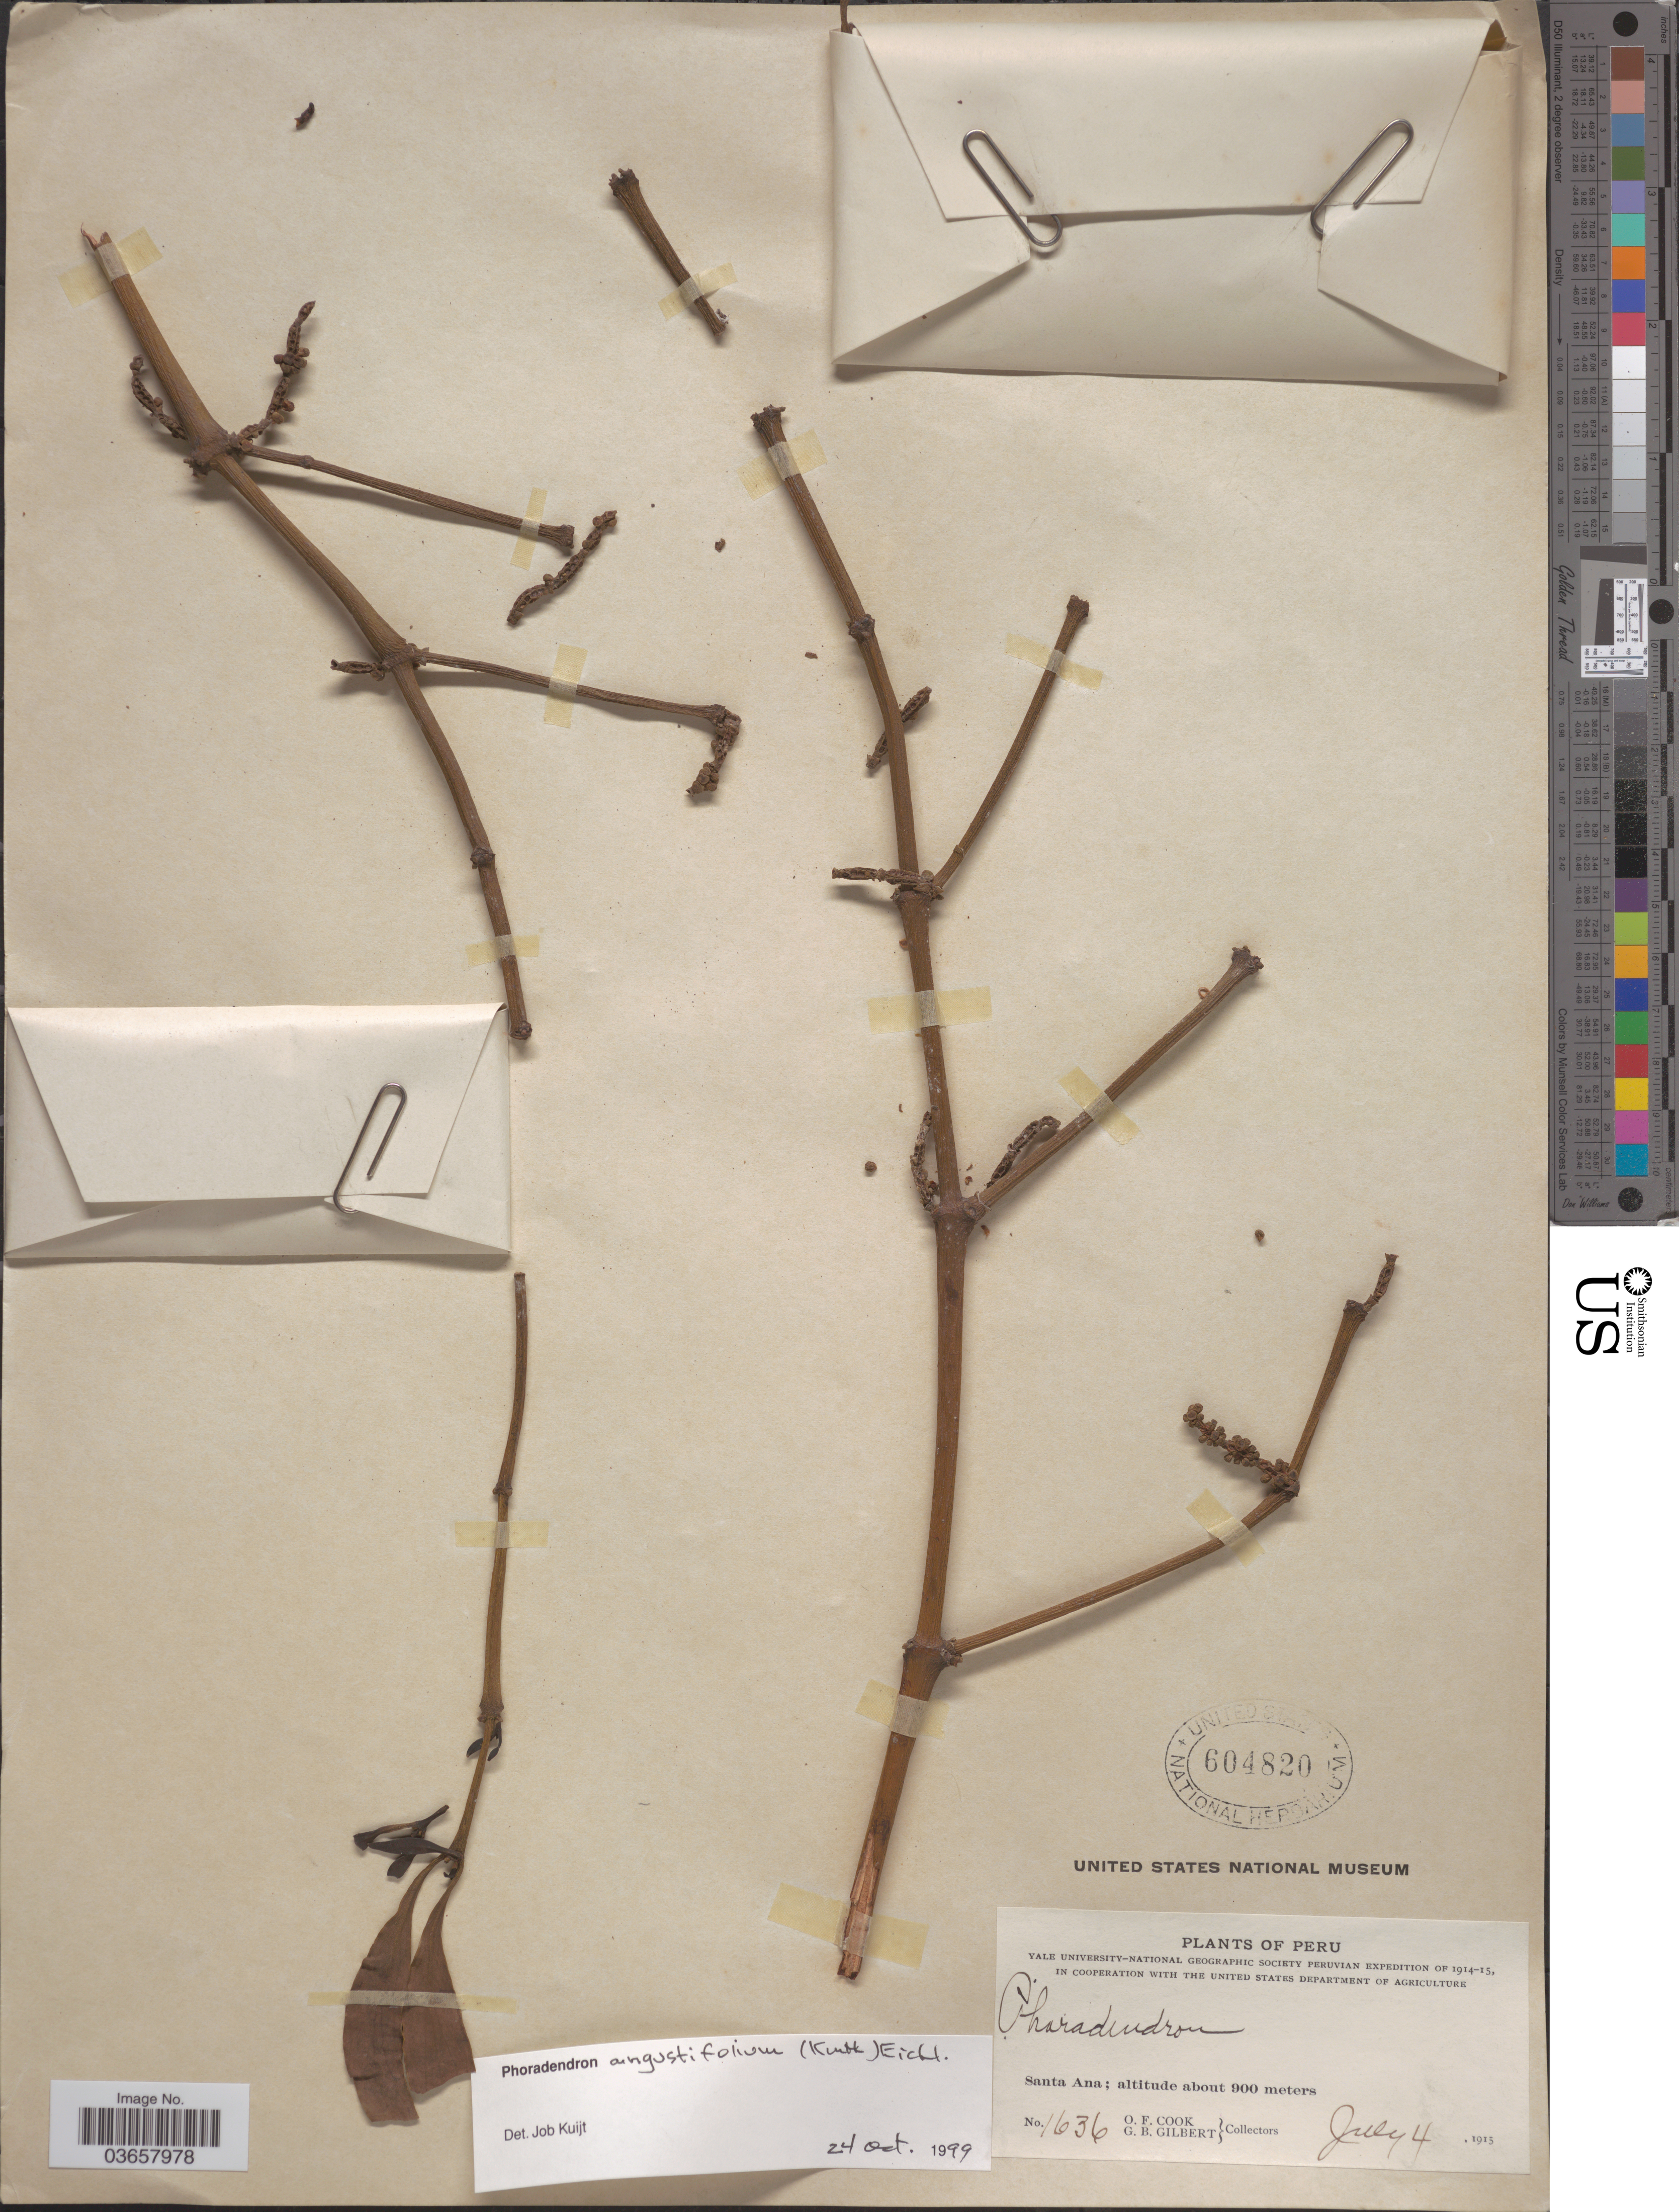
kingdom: Plantae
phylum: Tracheophyta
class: Magnoliopsida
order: Santalales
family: Viscaceae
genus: Phoradendron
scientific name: Phoradendron angustifolium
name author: (Kunth) Eichler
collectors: O. F. Cook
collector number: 1636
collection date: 1915-07-04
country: Peru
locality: Santa Ana.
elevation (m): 900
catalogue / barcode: US 604820